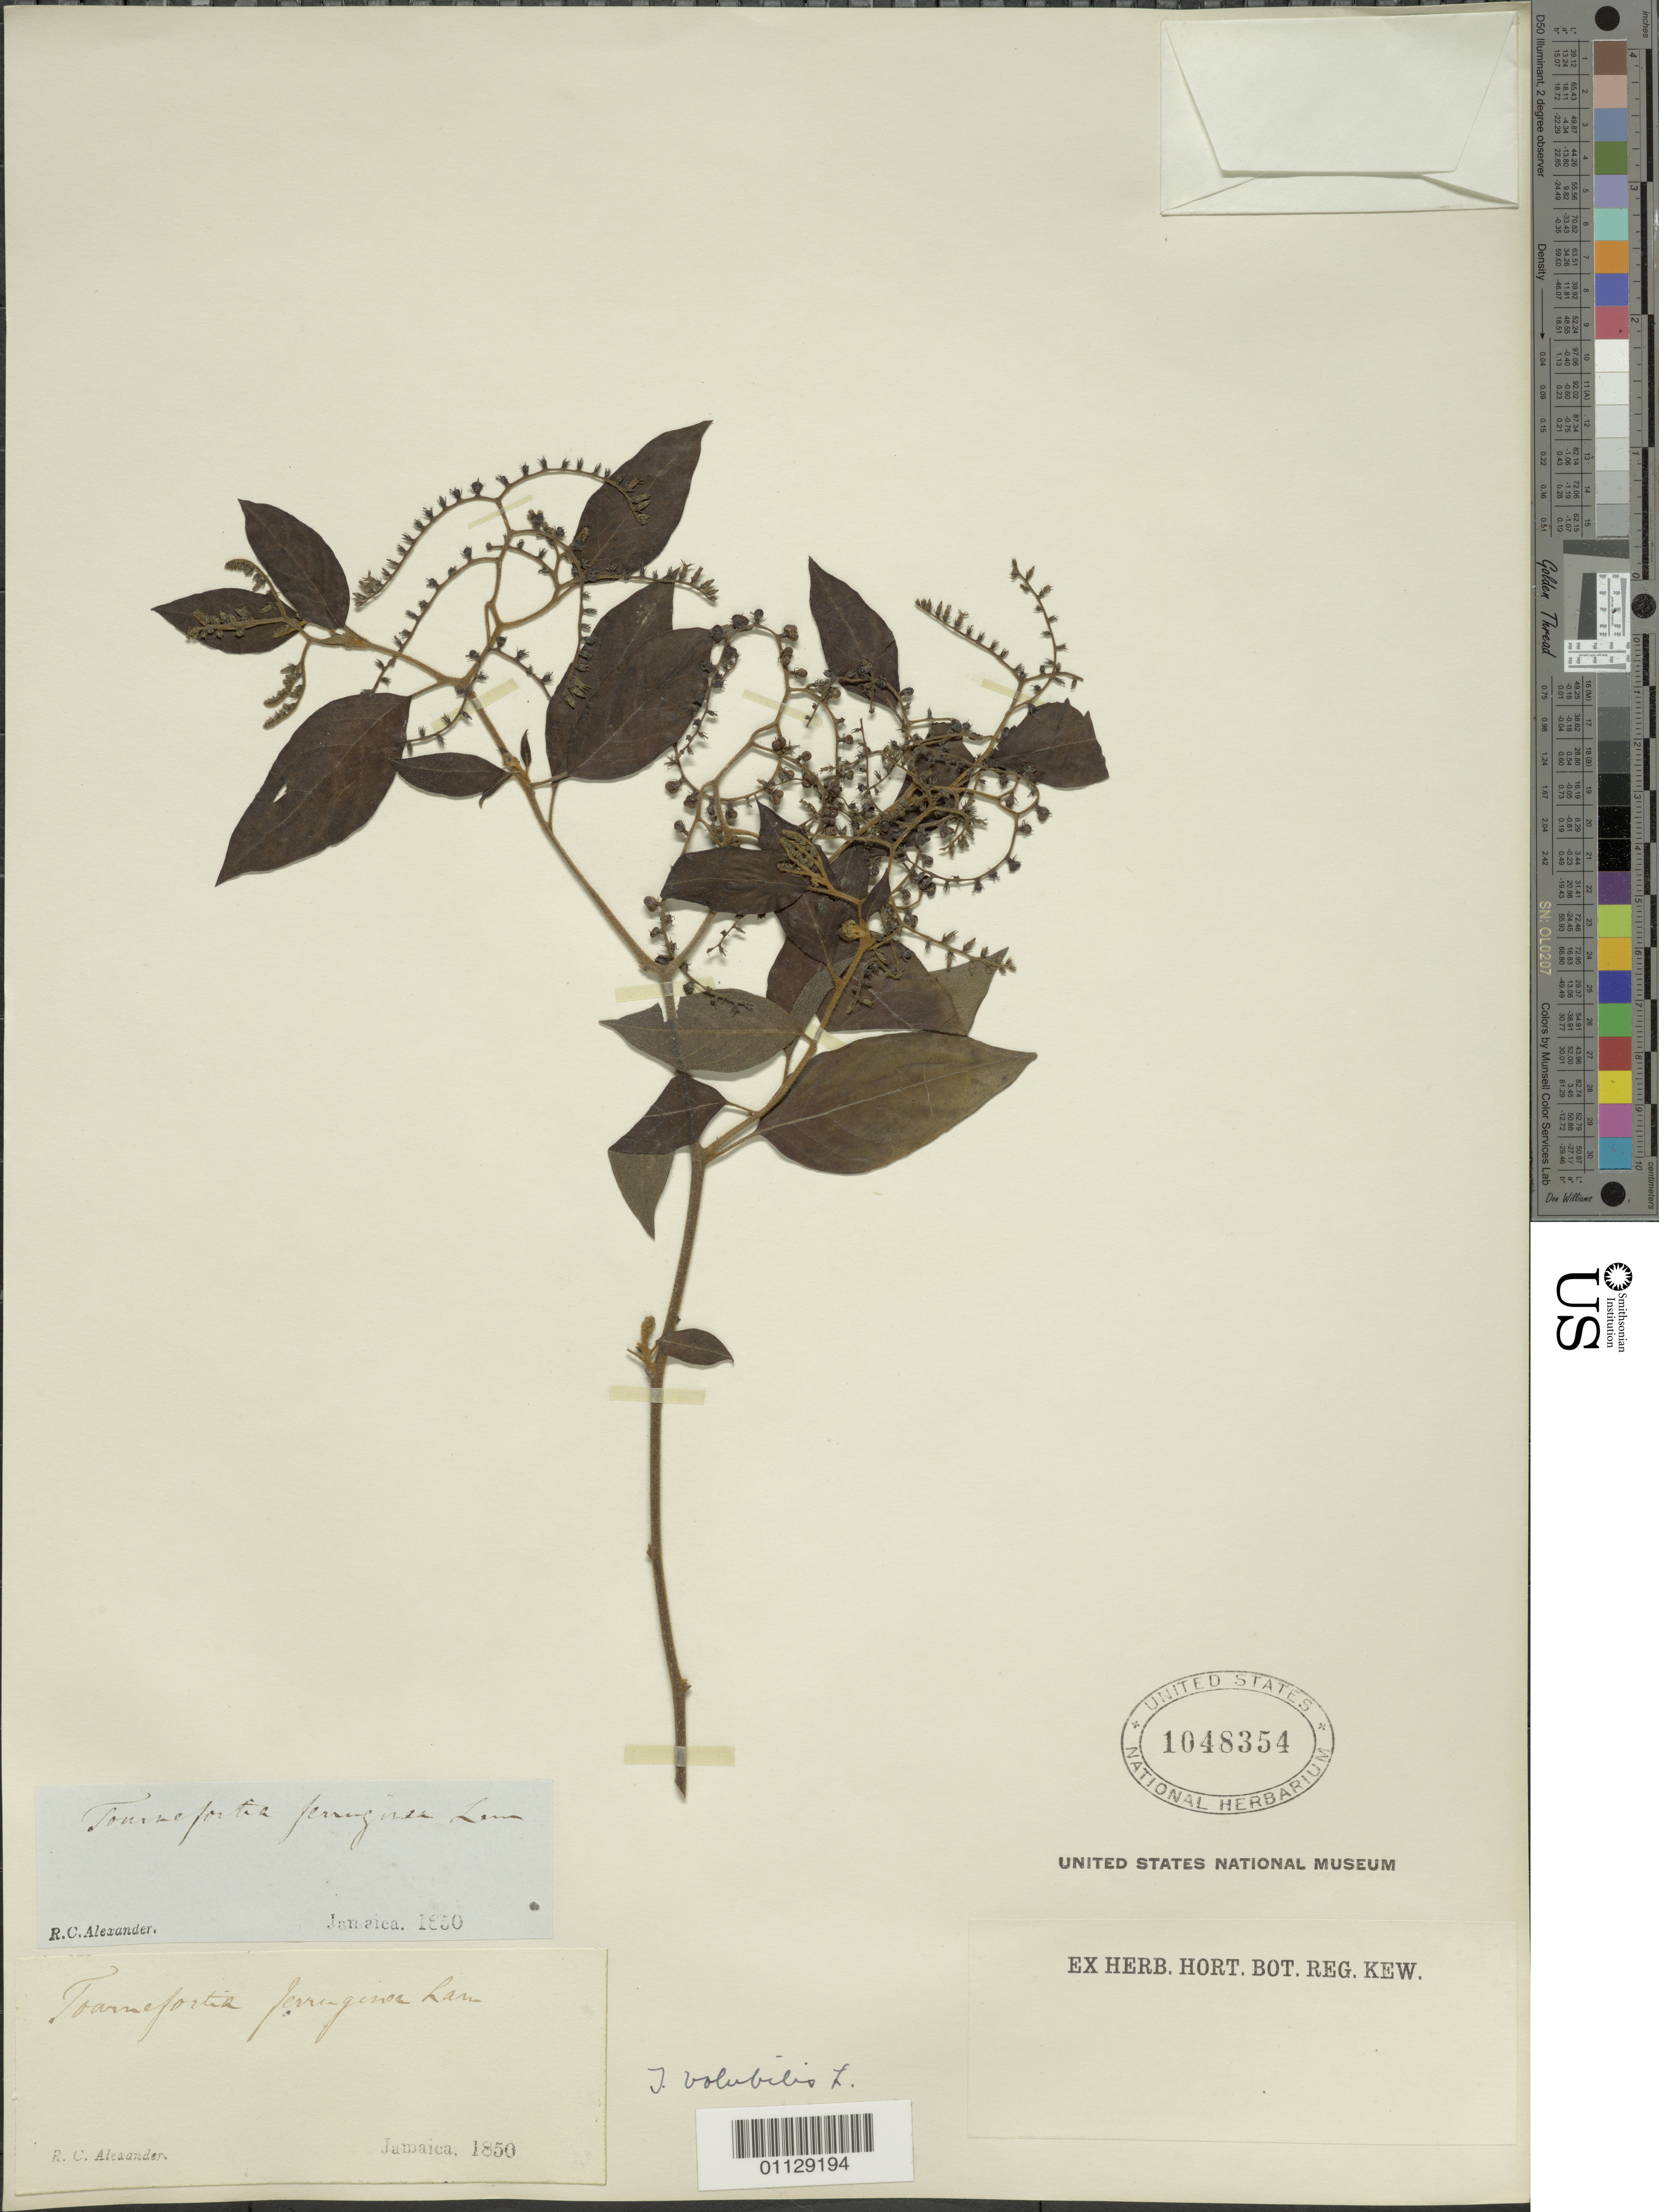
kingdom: Plantae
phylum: Tracheophyta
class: Magnoliopsida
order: Boraginales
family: Heliotropiaceae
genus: Tournefortia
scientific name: Tournefortia hirsutissima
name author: L.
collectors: R. C. Alexander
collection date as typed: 1850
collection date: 1850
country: Jamaica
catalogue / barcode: US 1048354